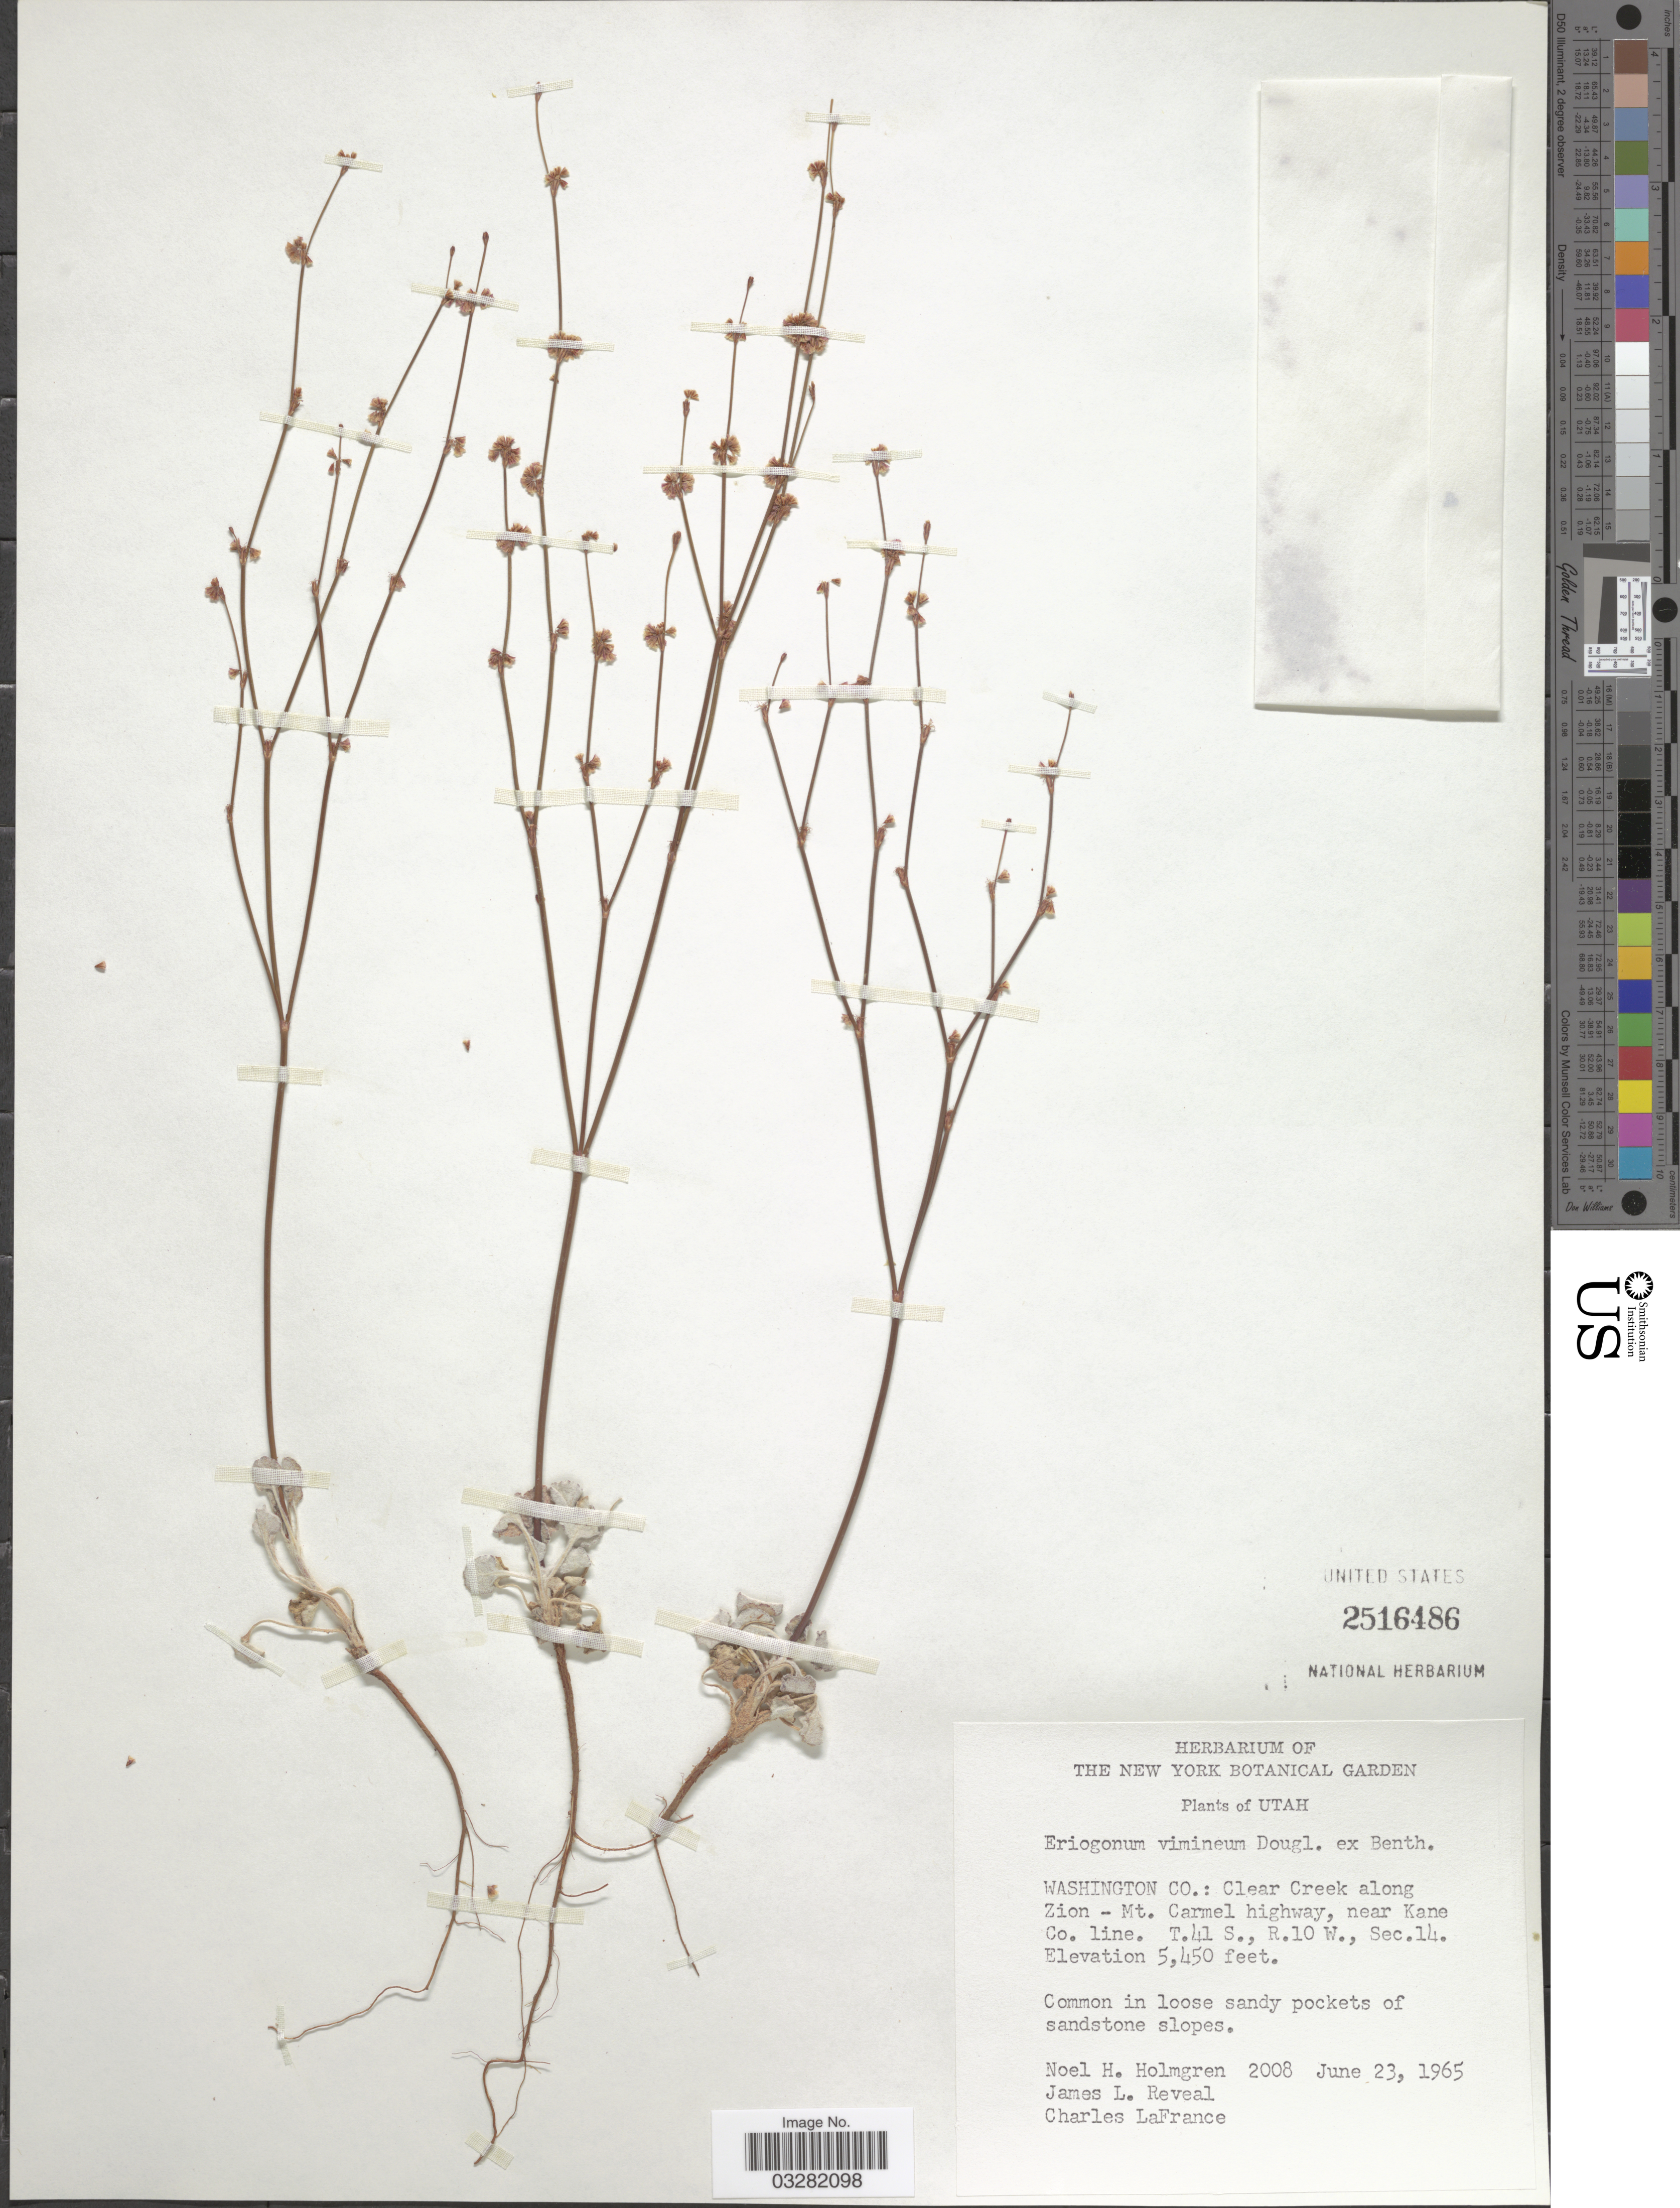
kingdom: Plantae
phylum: Tracheophyta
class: Magnoliopsida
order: Caryophyllales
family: Polygonaceae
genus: Eriogonum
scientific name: Eriogonum vimineum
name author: Douglas ex Benth.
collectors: N. H. Holmgren, J. L. Reveal & C. LaFrance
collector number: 2008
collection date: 1965-06-23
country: United States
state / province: Utah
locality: Washington Co.: Clear Creek along Zion -- Mt. Carmel highway, near Kane Co. line. T.41 S., R.10 W., Sec.14.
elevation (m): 1661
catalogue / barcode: US 2516486